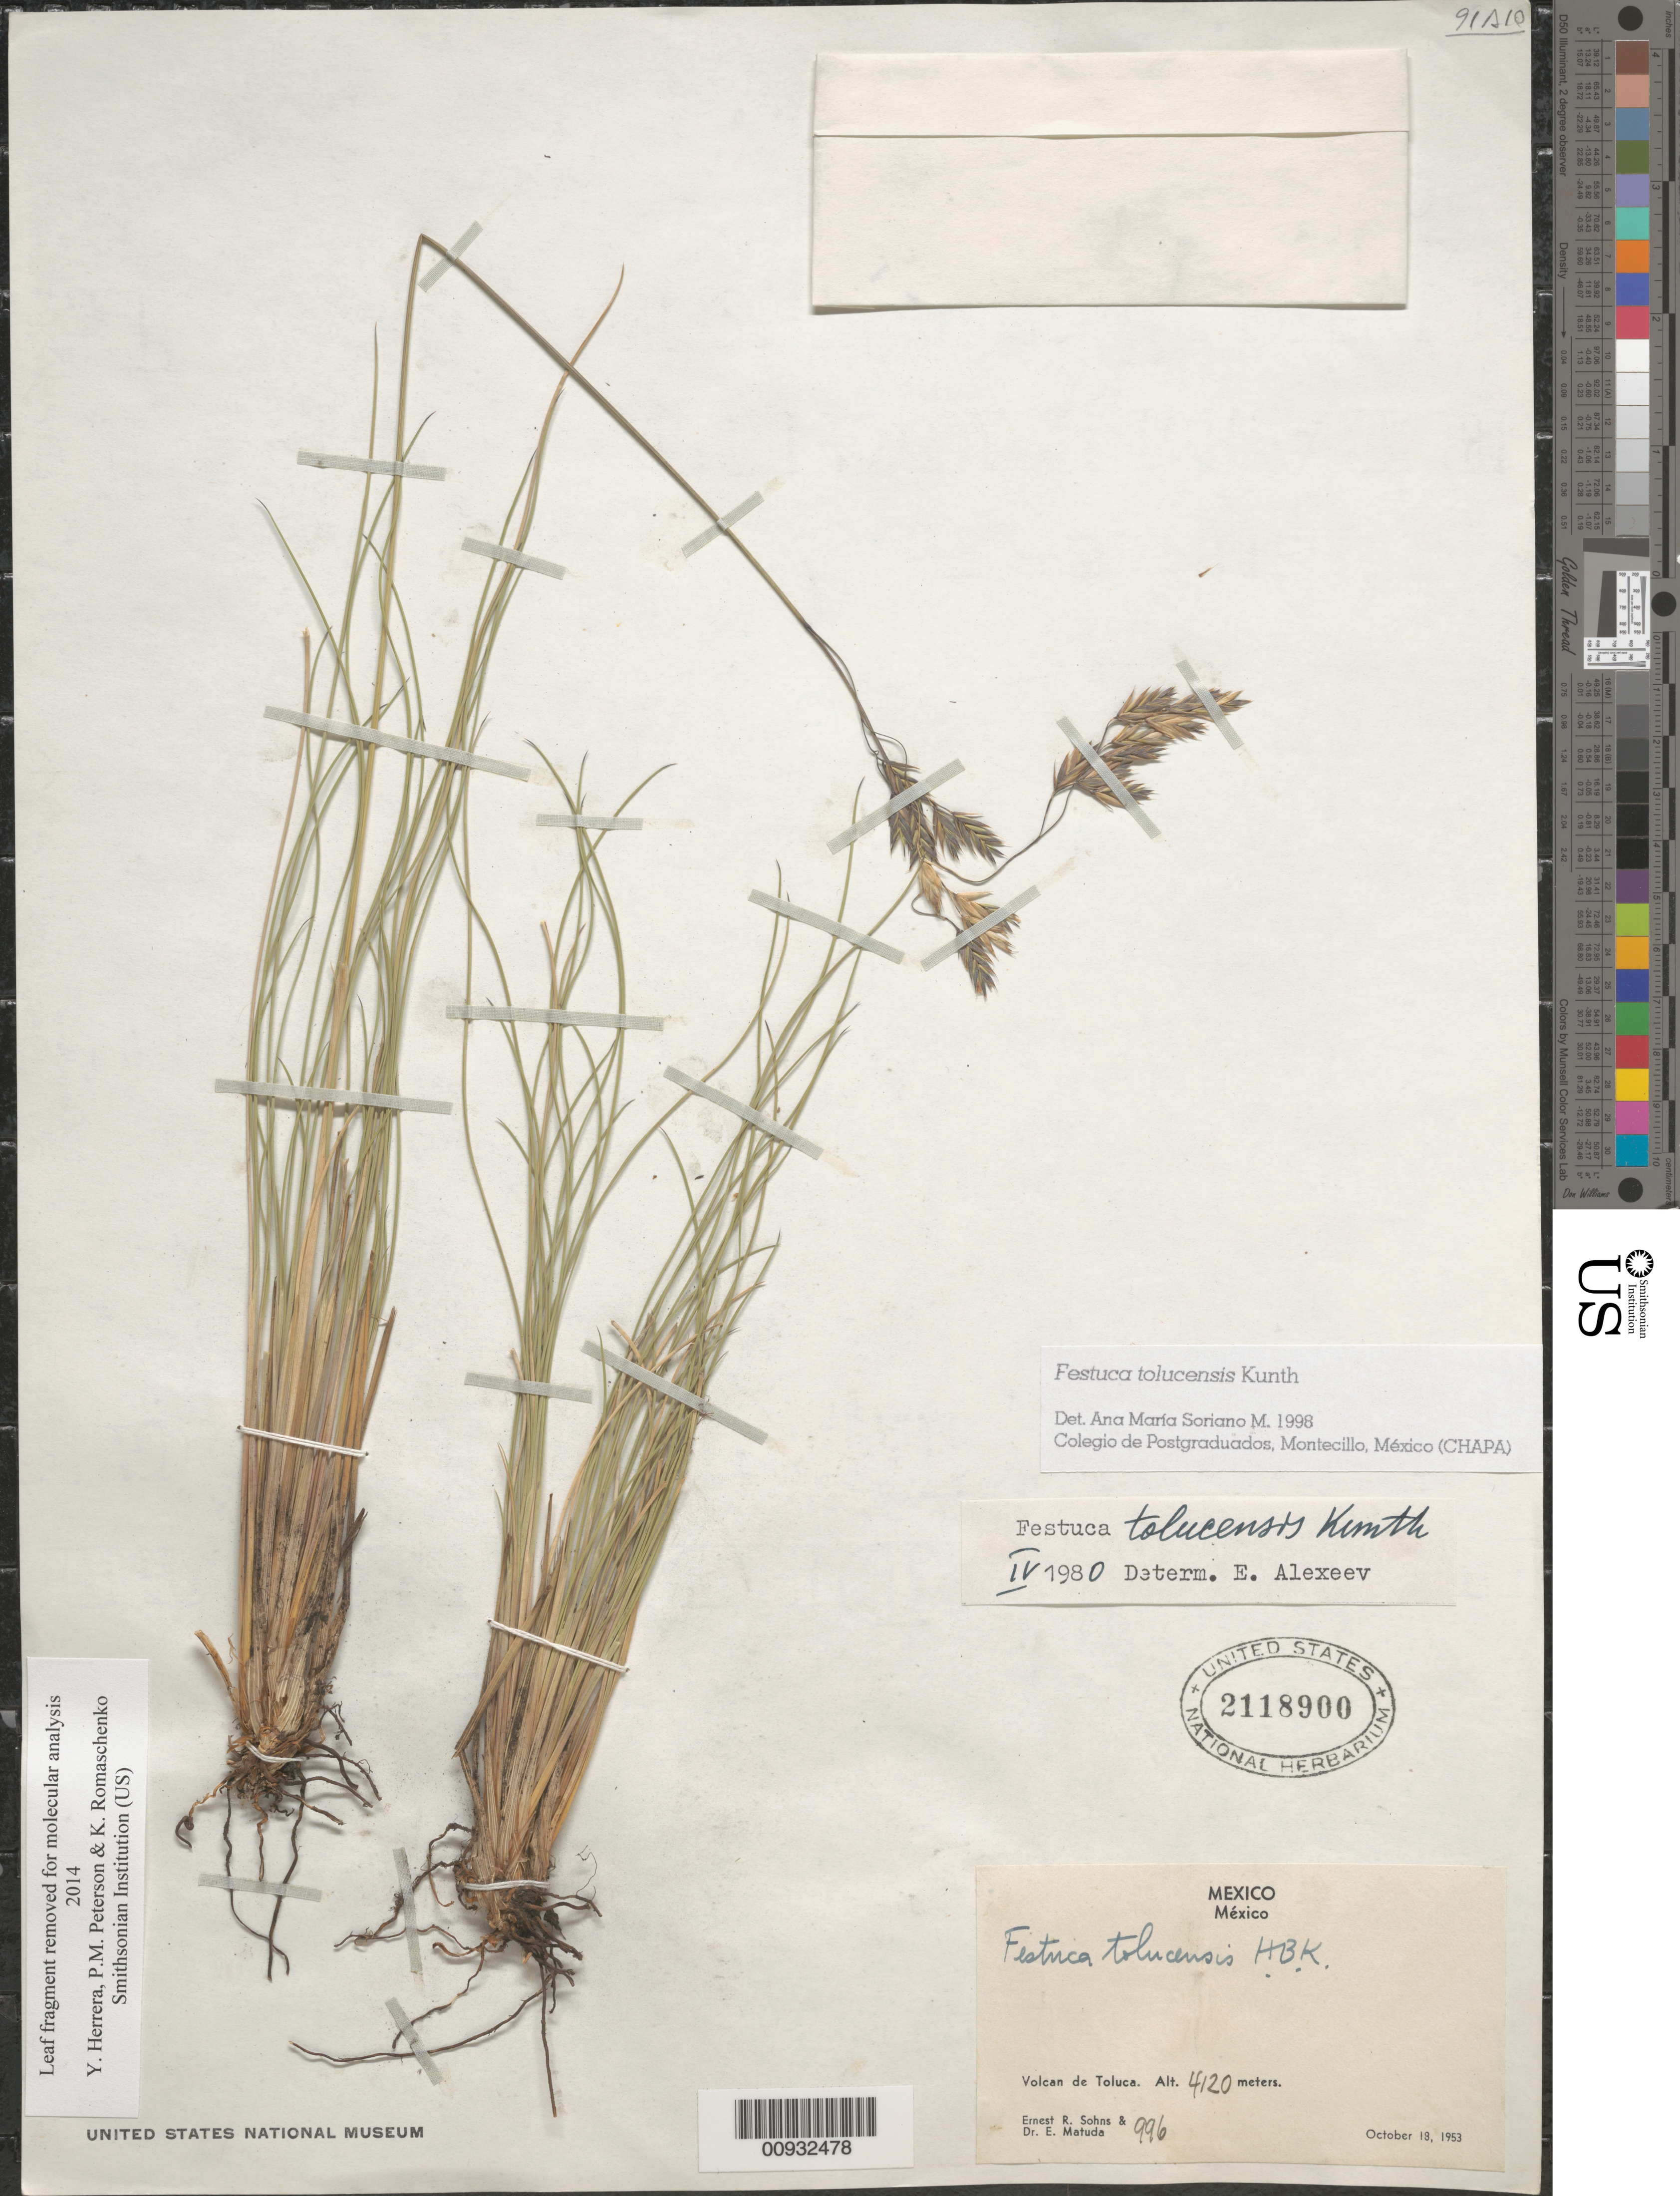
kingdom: Plantae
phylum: Tracheophyta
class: Liliopsida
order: Poales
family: Poaceae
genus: Festuca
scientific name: Festuca tolucensis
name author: Kunth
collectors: E. R. Sohns & E. Matuda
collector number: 996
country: Mexico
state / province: México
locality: Volcan de Toluca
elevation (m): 4120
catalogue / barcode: US 2118900